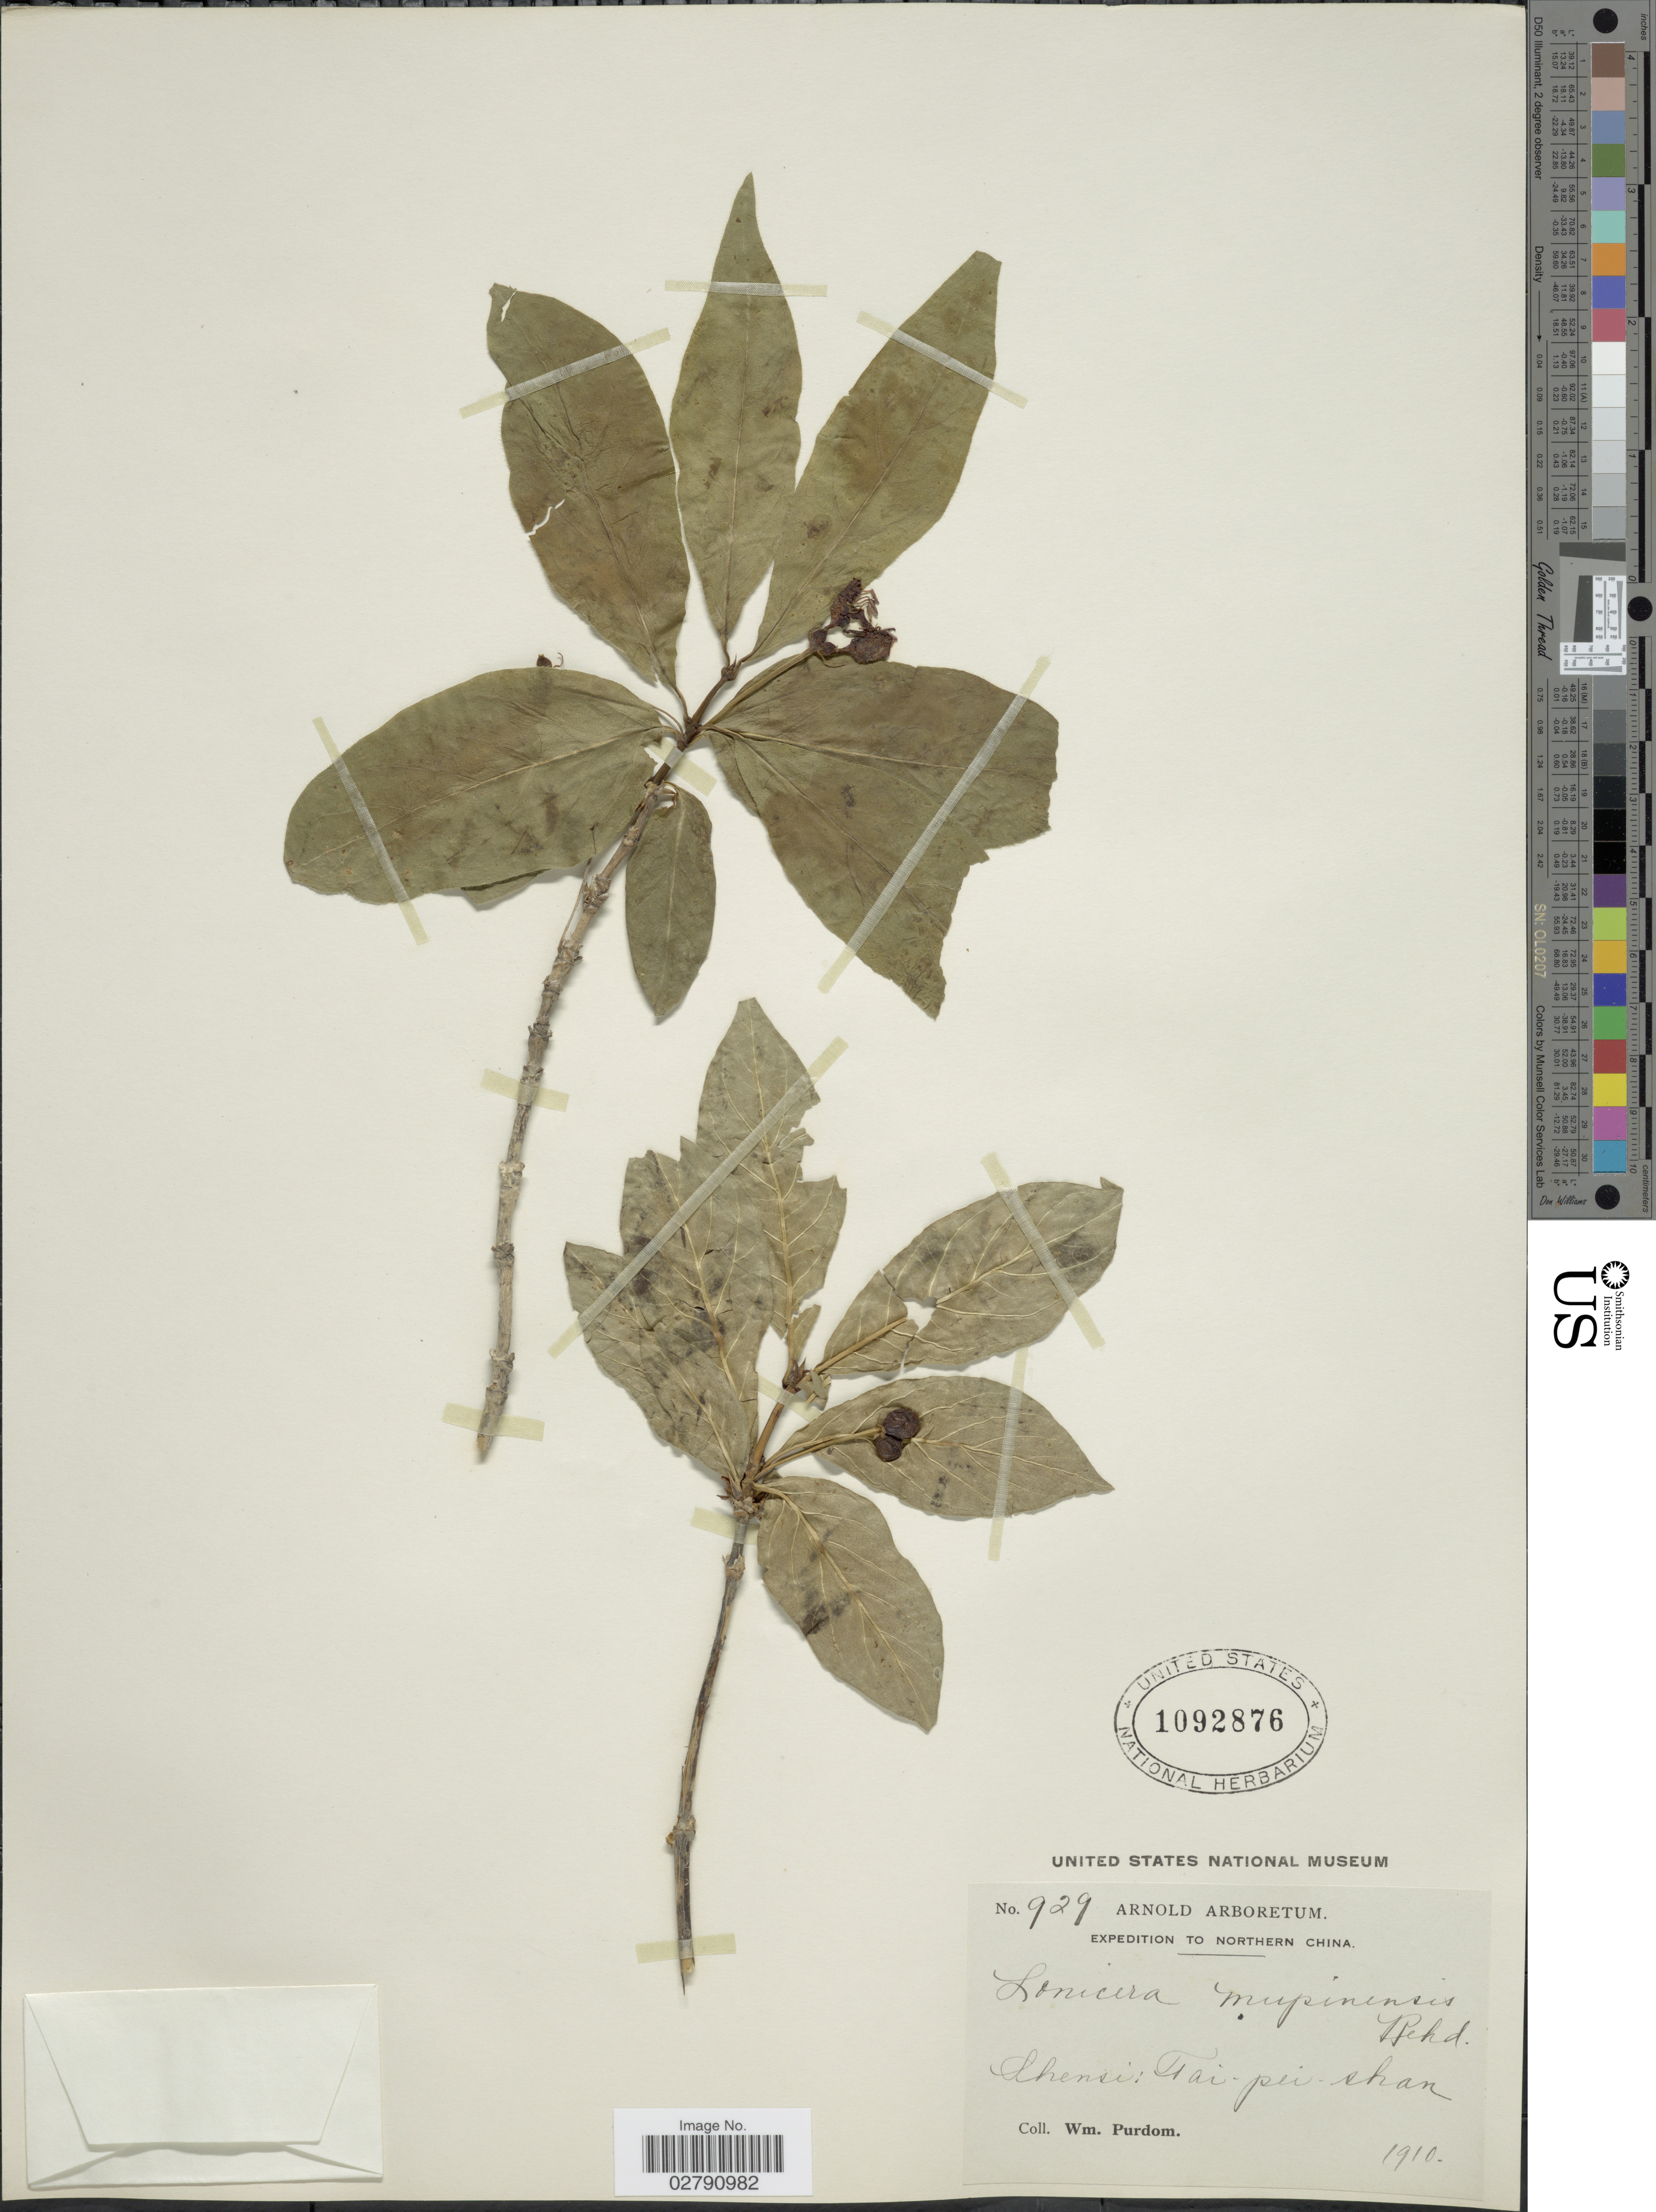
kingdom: Plantae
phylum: Tracheophyta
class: Magnoliopsida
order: Dipsacales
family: Caprifoliaceae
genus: Lonicera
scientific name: Lonicera mupinensis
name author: Rehder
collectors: W. Purdom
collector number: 929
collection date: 1910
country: China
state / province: Shaanxi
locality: Northern China. Shensi: Tai-pei-shan.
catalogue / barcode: US 1092876